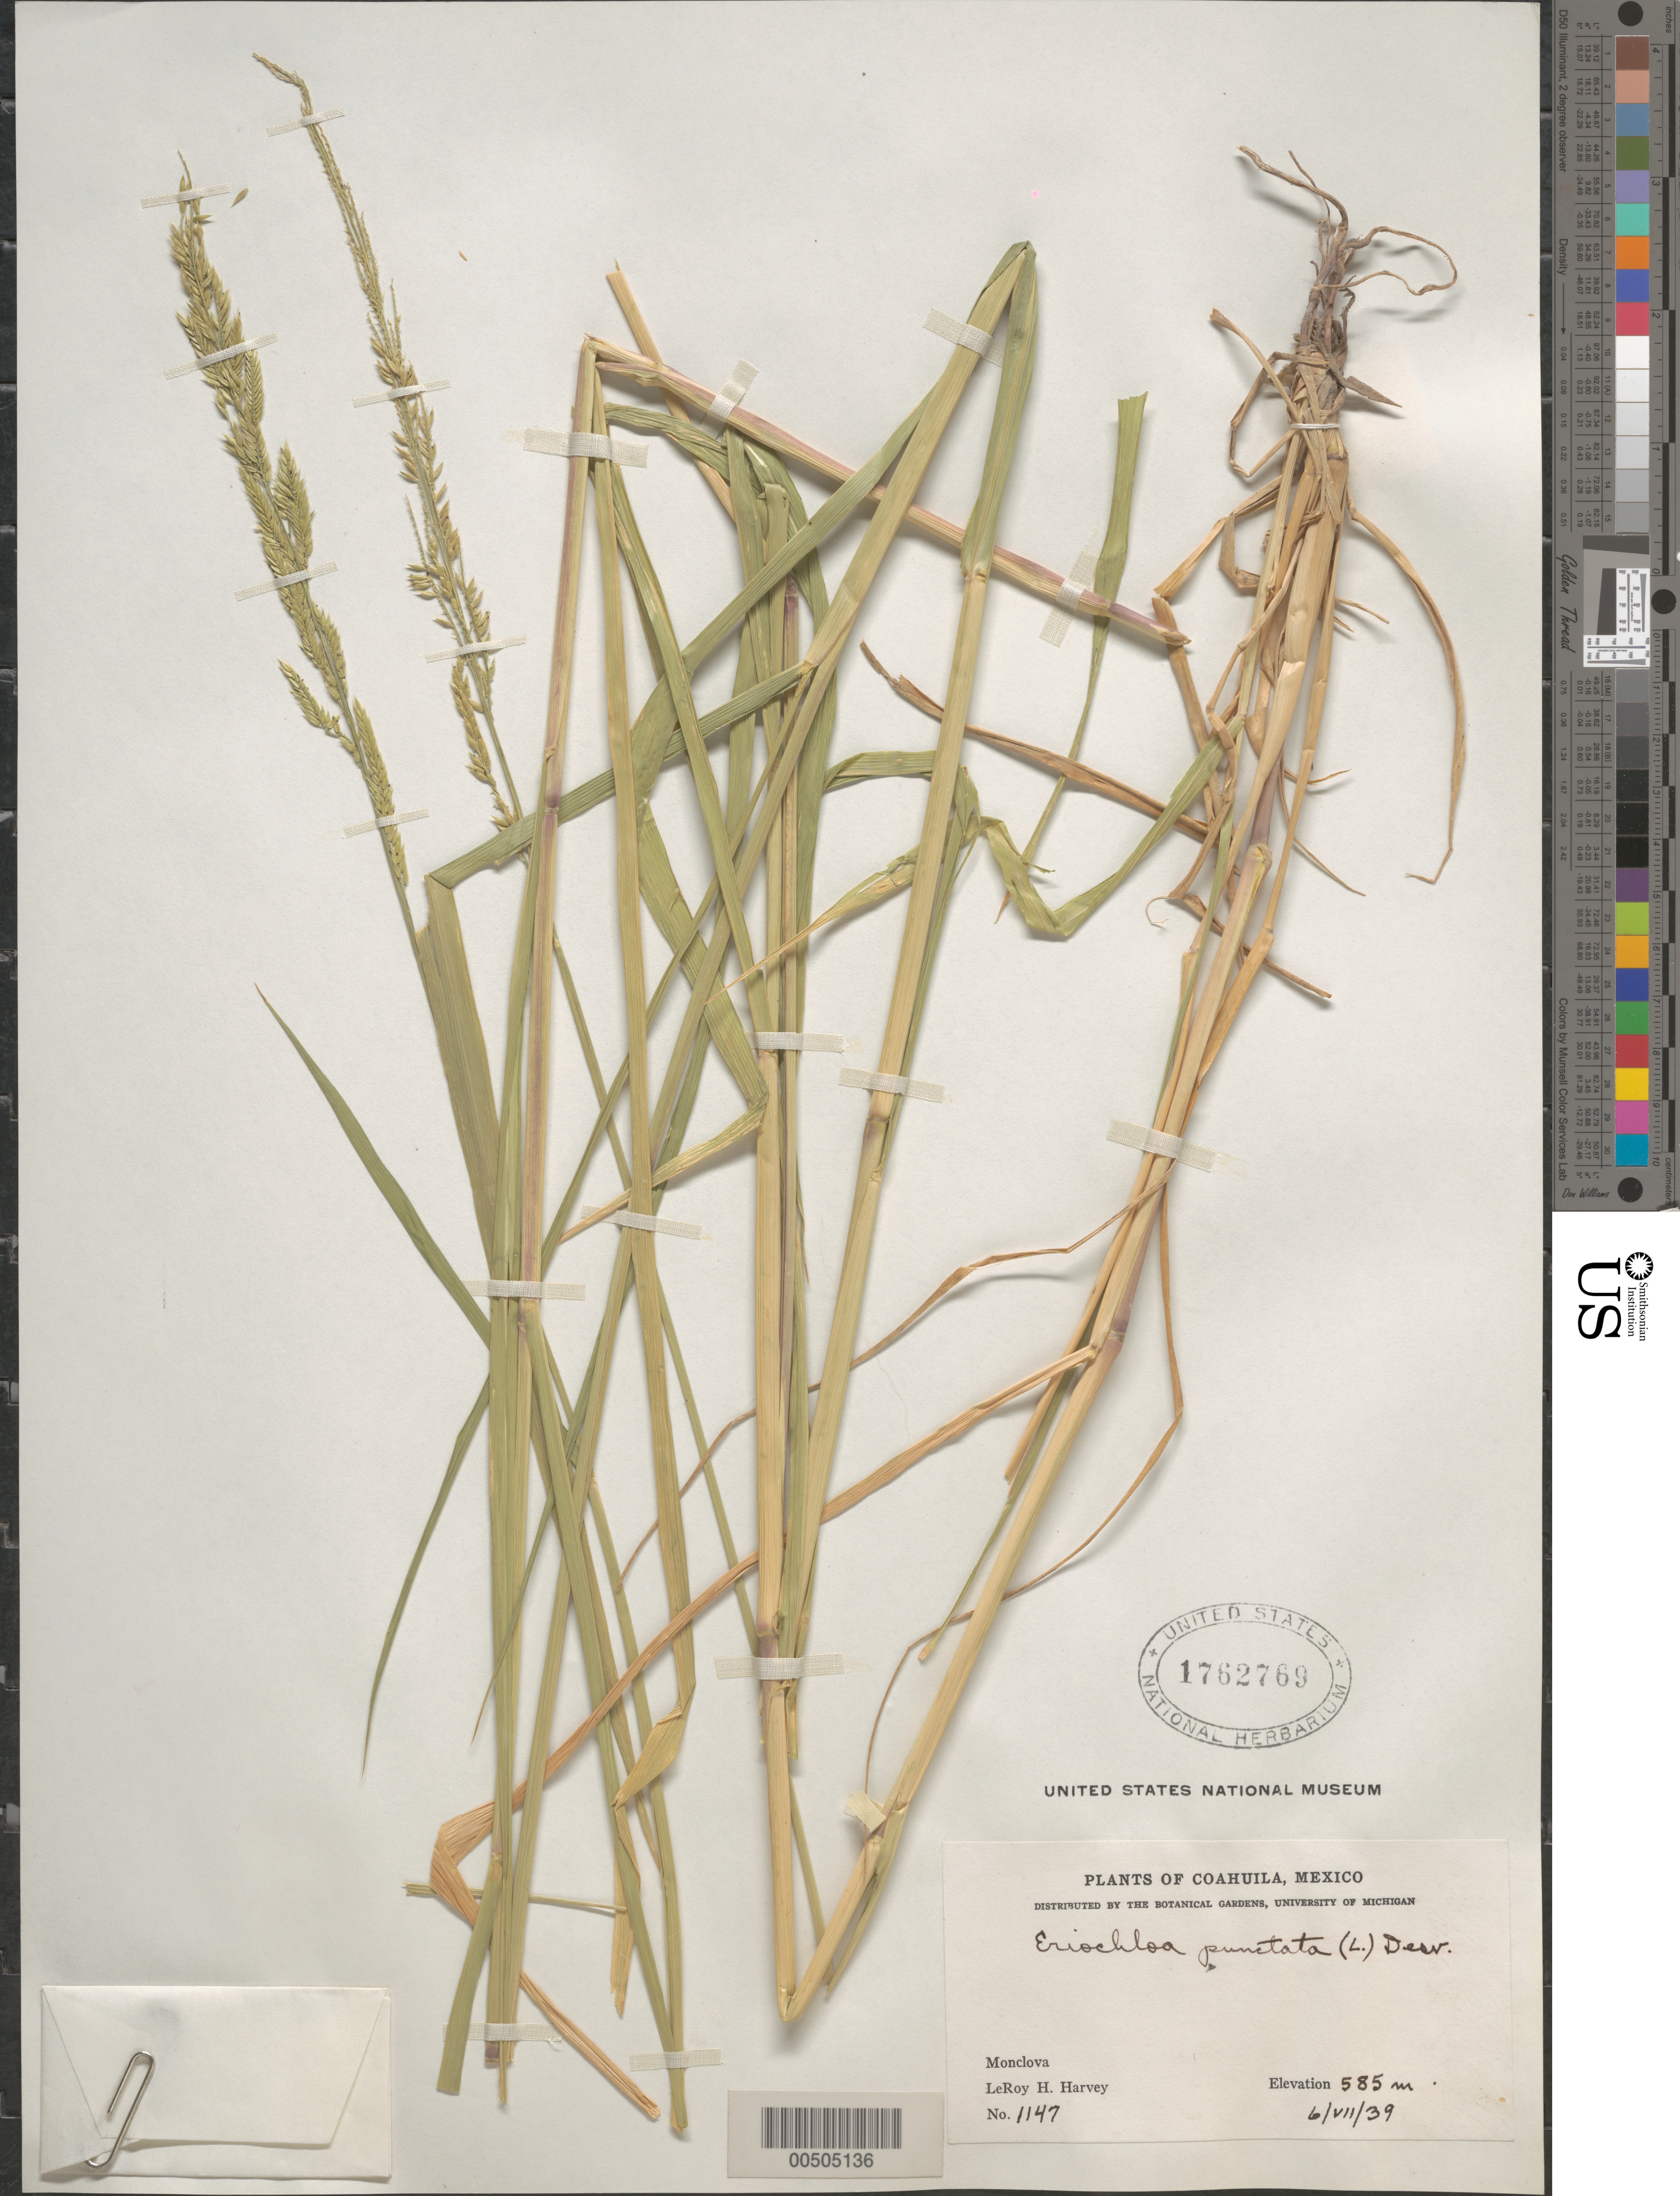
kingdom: Plantae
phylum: Tracheophyta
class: Liliopsida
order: Poales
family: Poaceae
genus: Eriochloa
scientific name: Eriochloa punctata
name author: (L.) Desv. ex Ham.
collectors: L. H. Harvey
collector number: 1147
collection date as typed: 6 Jul 1939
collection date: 1939-07-06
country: Mexico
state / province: Coahuila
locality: Monclova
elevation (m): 585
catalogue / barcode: US 1762769